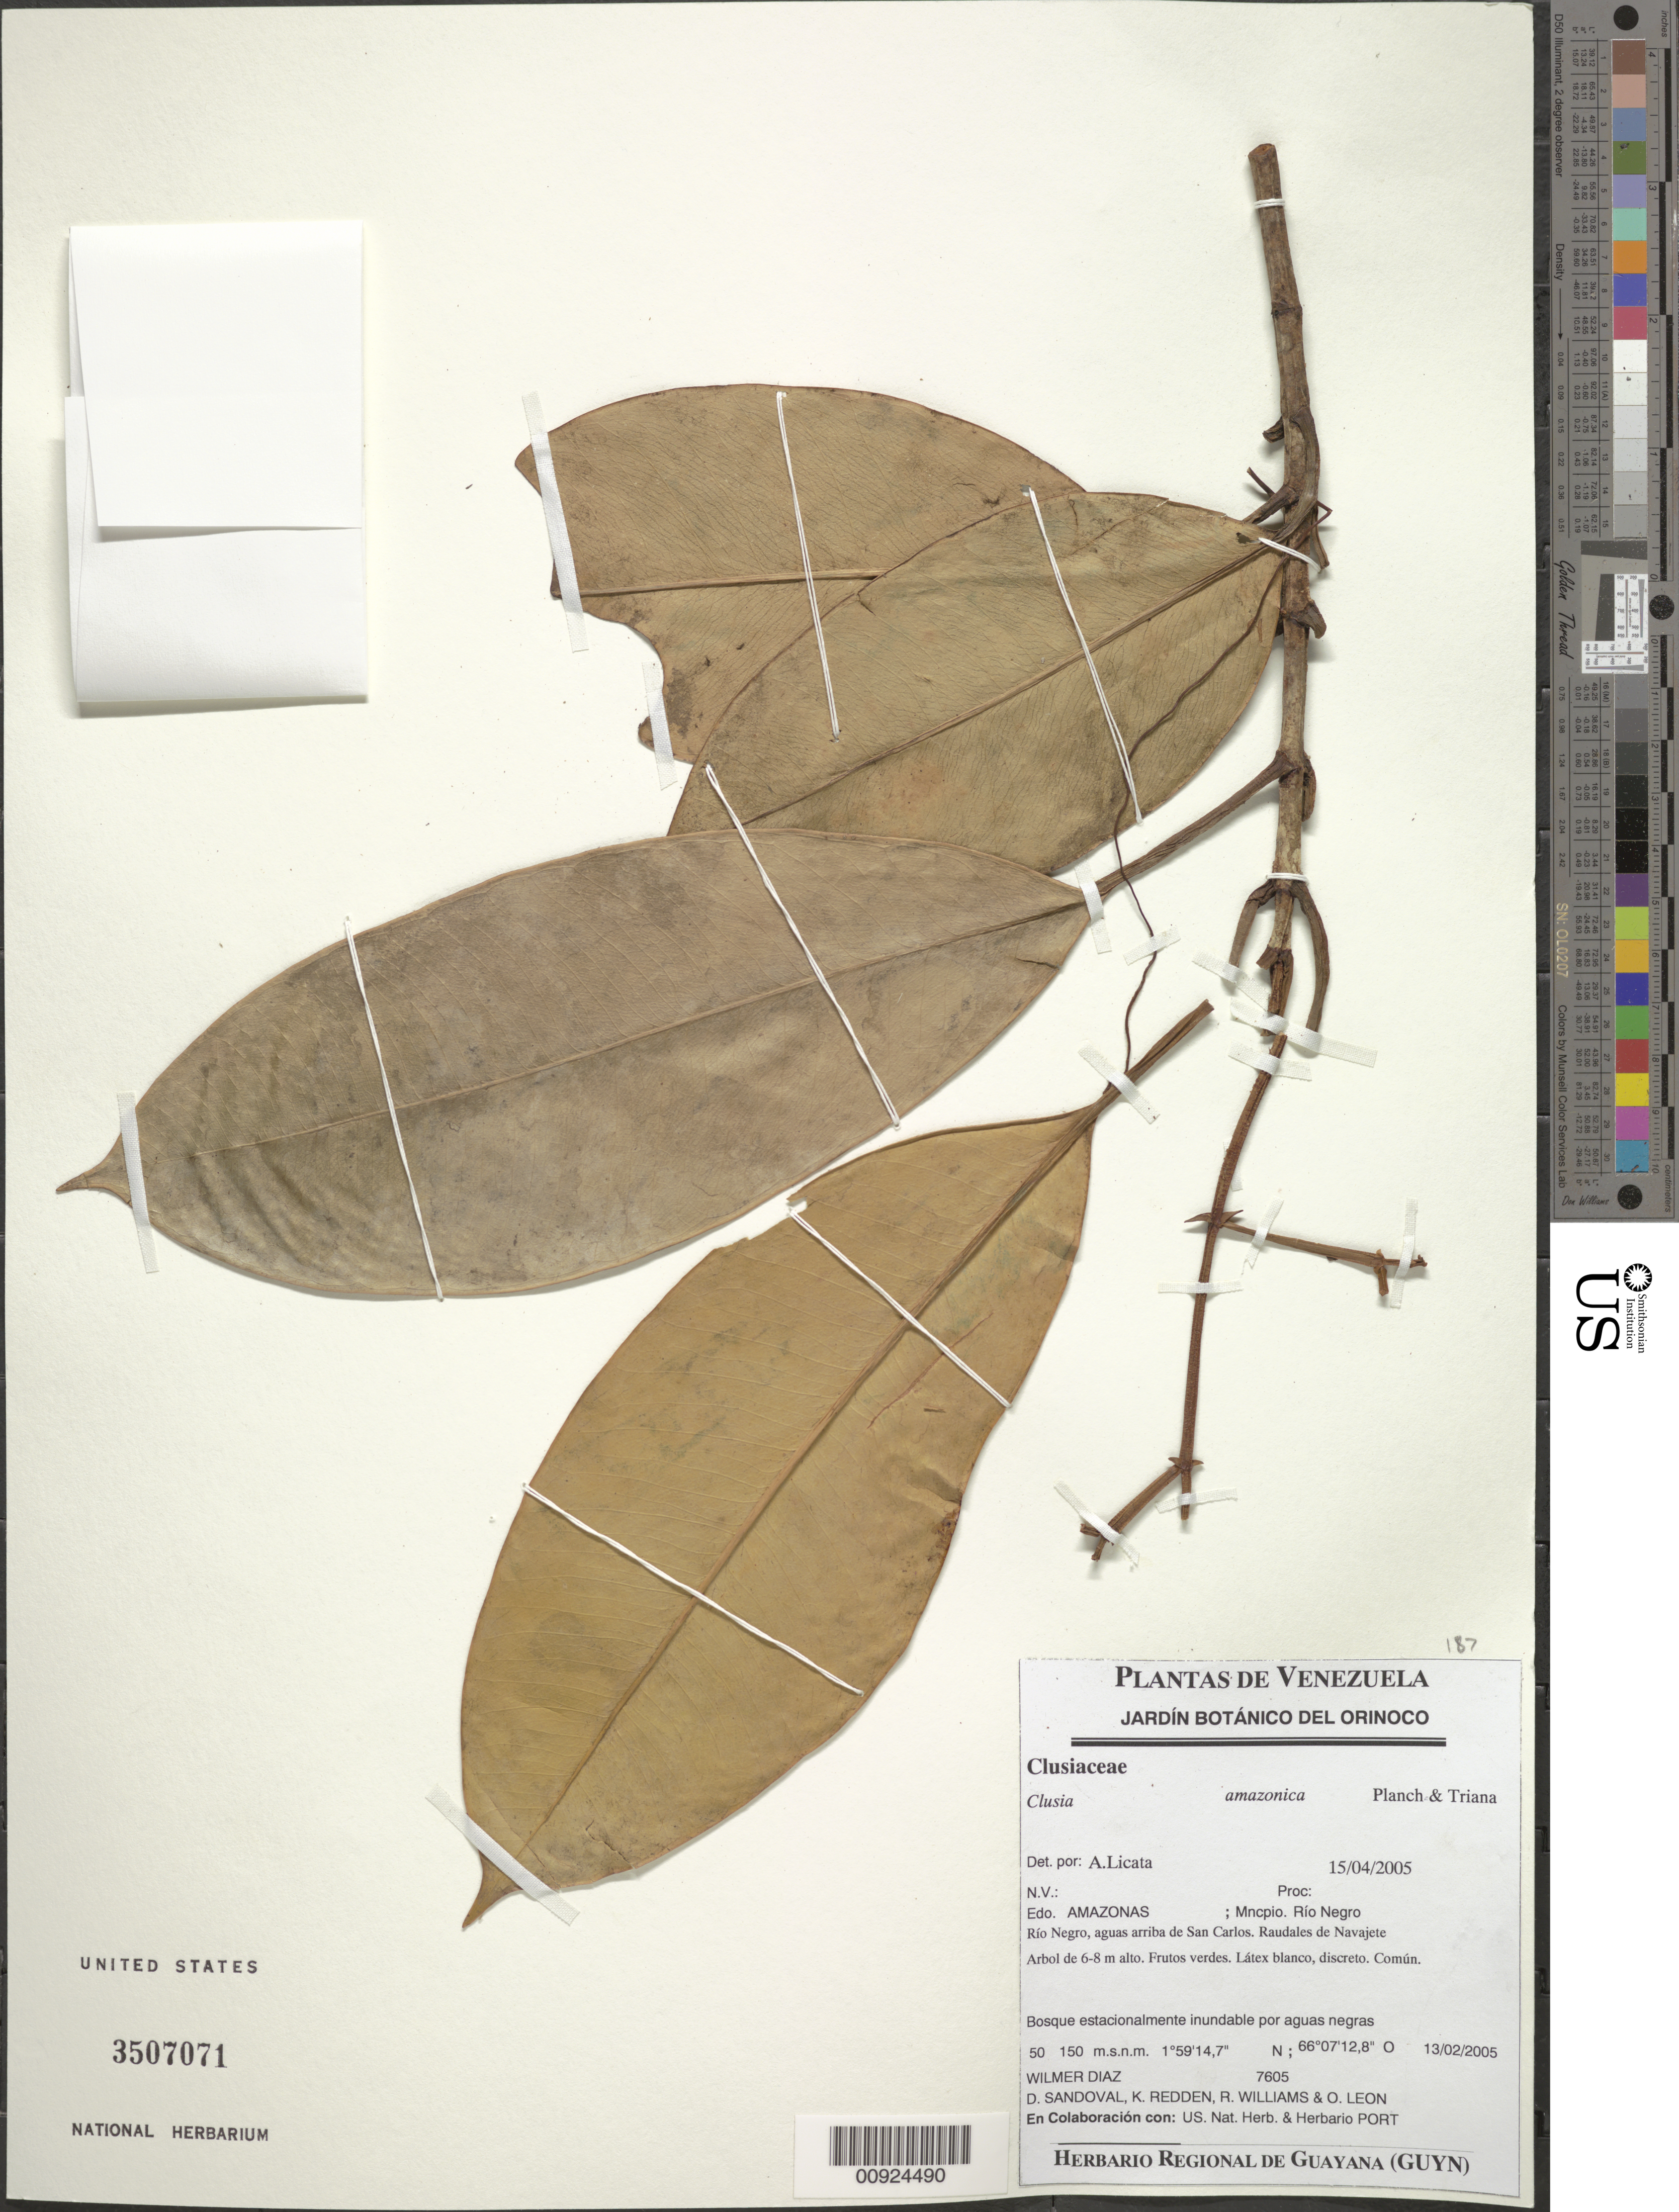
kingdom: Plantae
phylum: Tracheophyta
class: Magnoliopsida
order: Malpighiales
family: Clusiaceae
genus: Clusia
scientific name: Clusia amazonica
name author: Planch. & Triana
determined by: Licata, A., (PORT), Univ. Nac. Exp. de los Llanos Ezequiel Zamora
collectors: W. Díaz P., D. Sandoval, K. M. Redden, R. Williams & O. León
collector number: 7605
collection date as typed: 13-Feb-05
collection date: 2005-02-13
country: Venezuela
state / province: Amazonas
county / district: Río Negro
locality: Rio Negro, aguas arriba de San Carlos. Raudales de Navajete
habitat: Bosque estacionalmente inundable por aguas negras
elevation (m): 50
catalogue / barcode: US 3507071